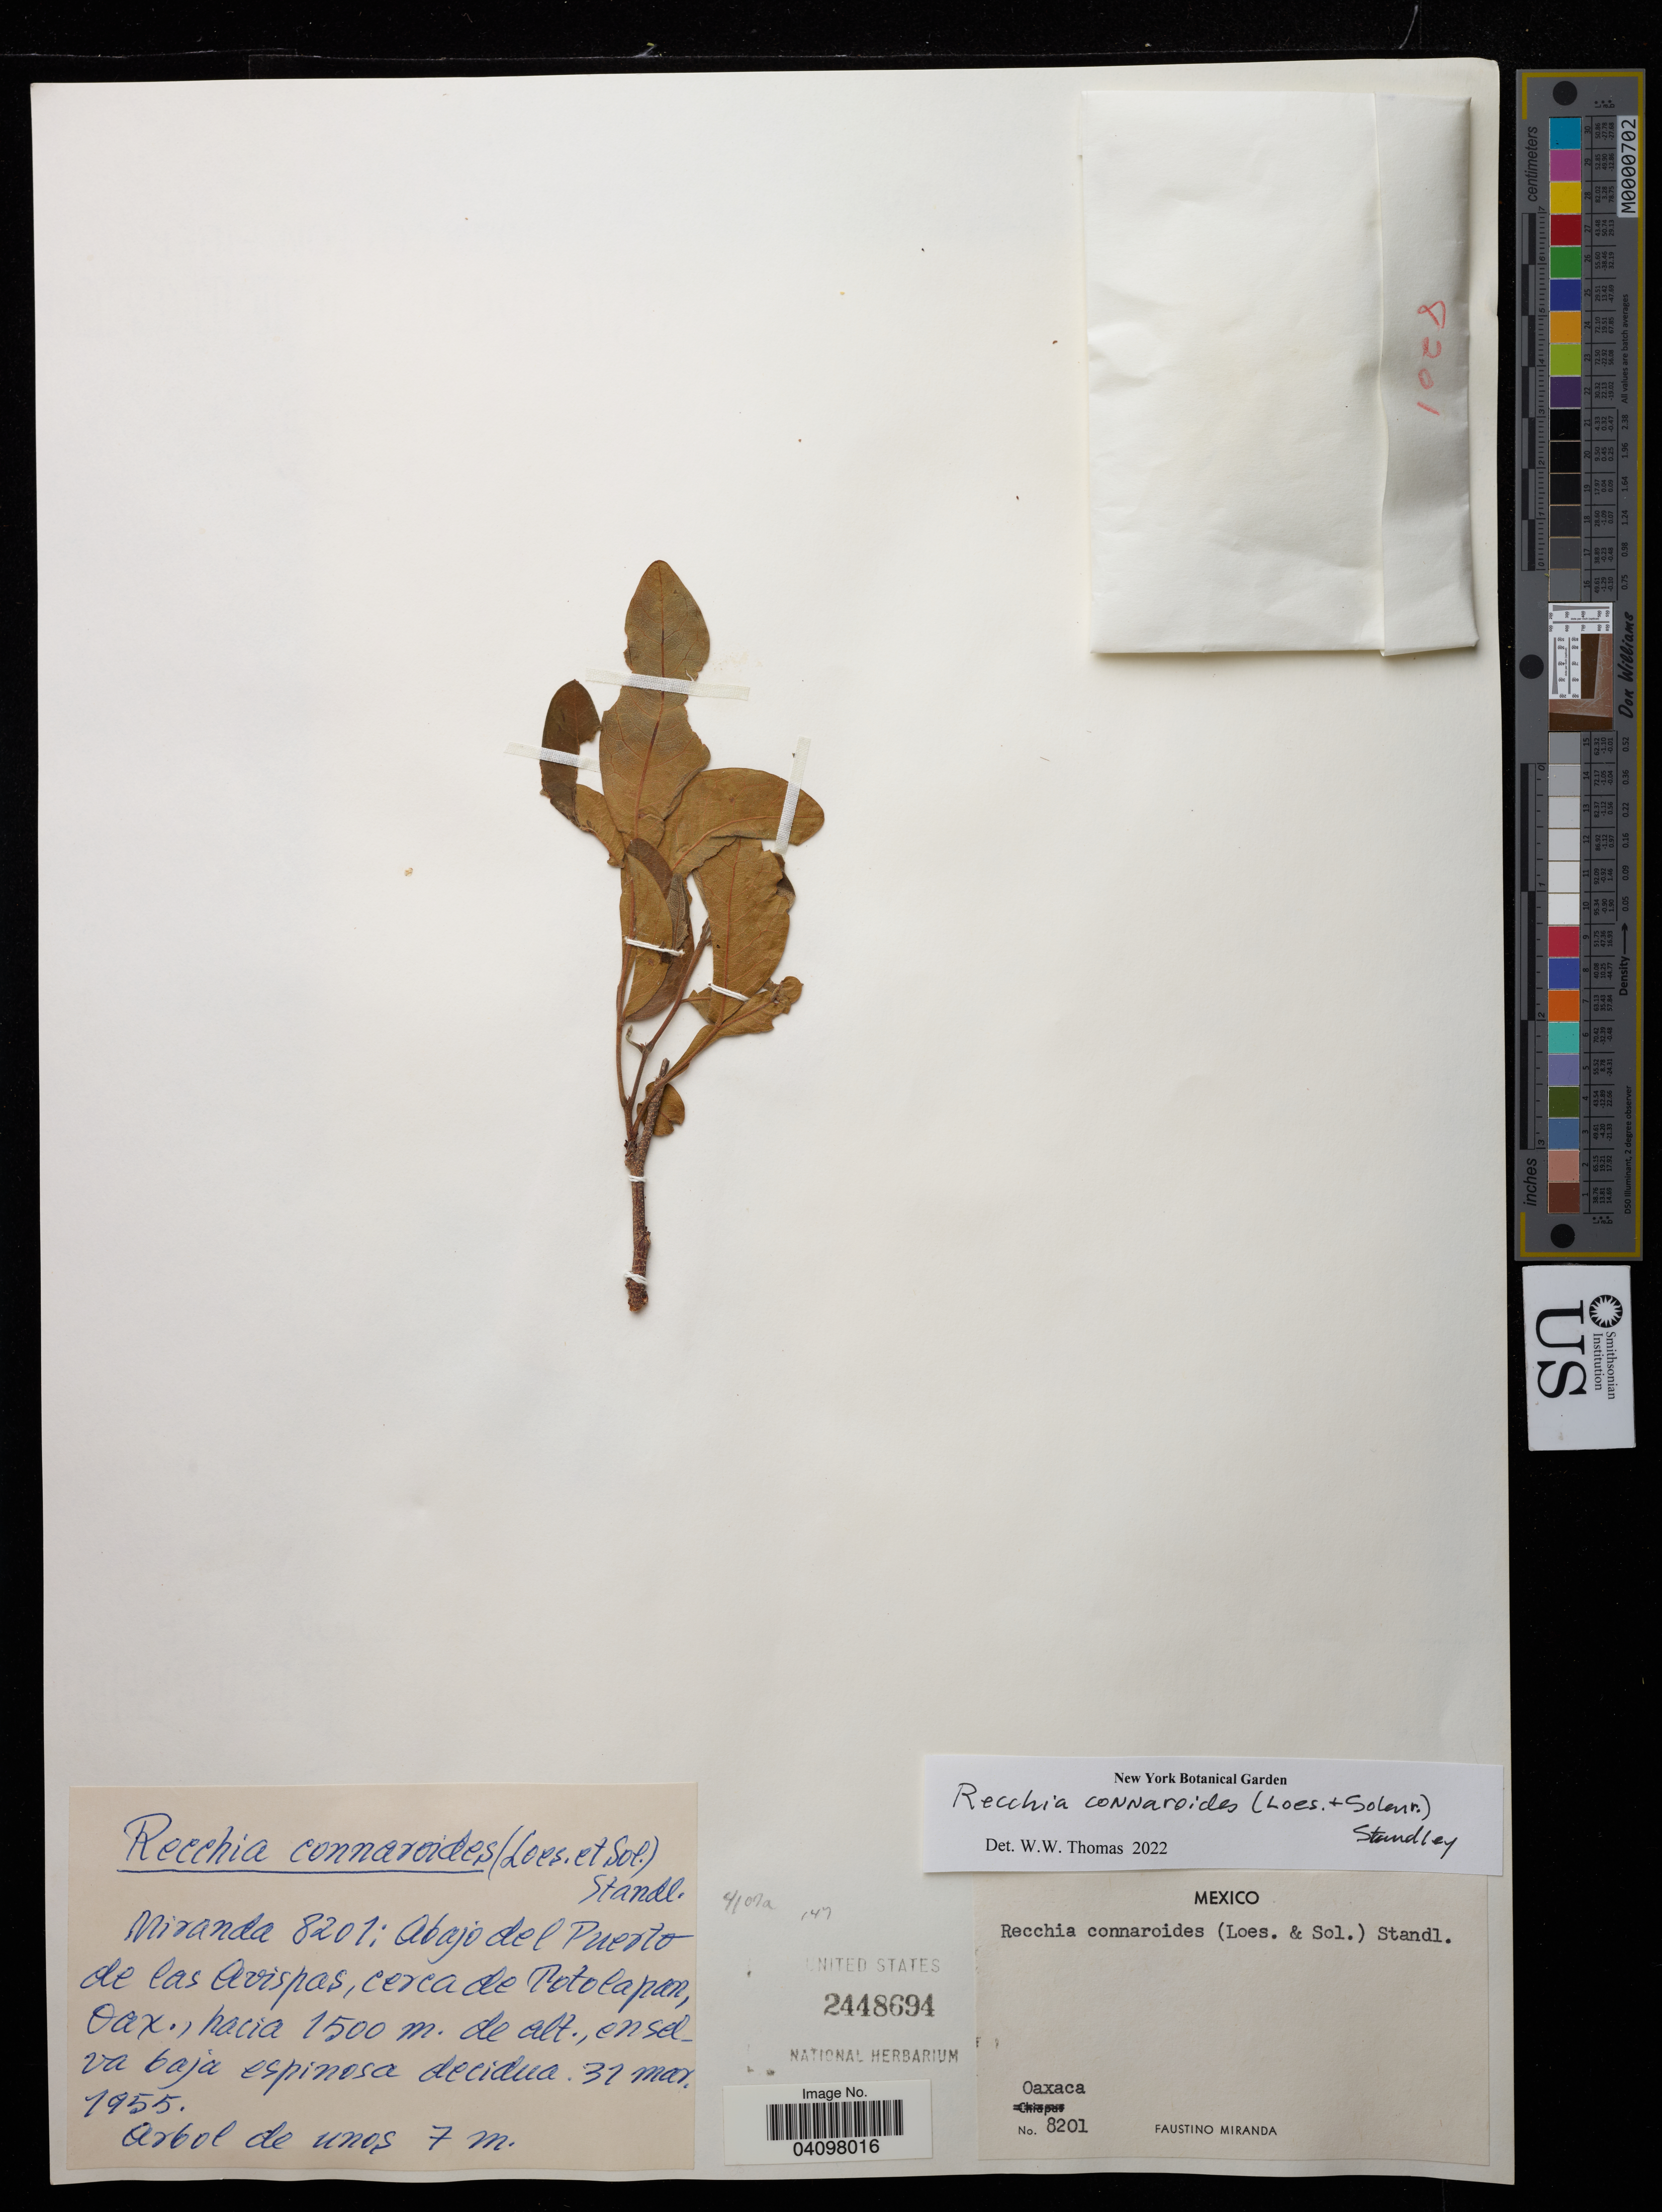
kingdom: Plantae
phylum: Tracheophyta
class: Magnoliopsida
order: Fabales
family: Surianaceae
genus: Recchia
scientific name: Recchia connaroides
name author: (Loes. & Soler.) Standl.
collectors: F. Miranda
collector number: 8201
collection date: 1955-03-31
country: Mexico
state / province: Oaxaca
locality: Abajo del Puerto de las Avispas, cerca de Totolapan.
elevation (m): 1500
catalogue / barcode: US 2448694